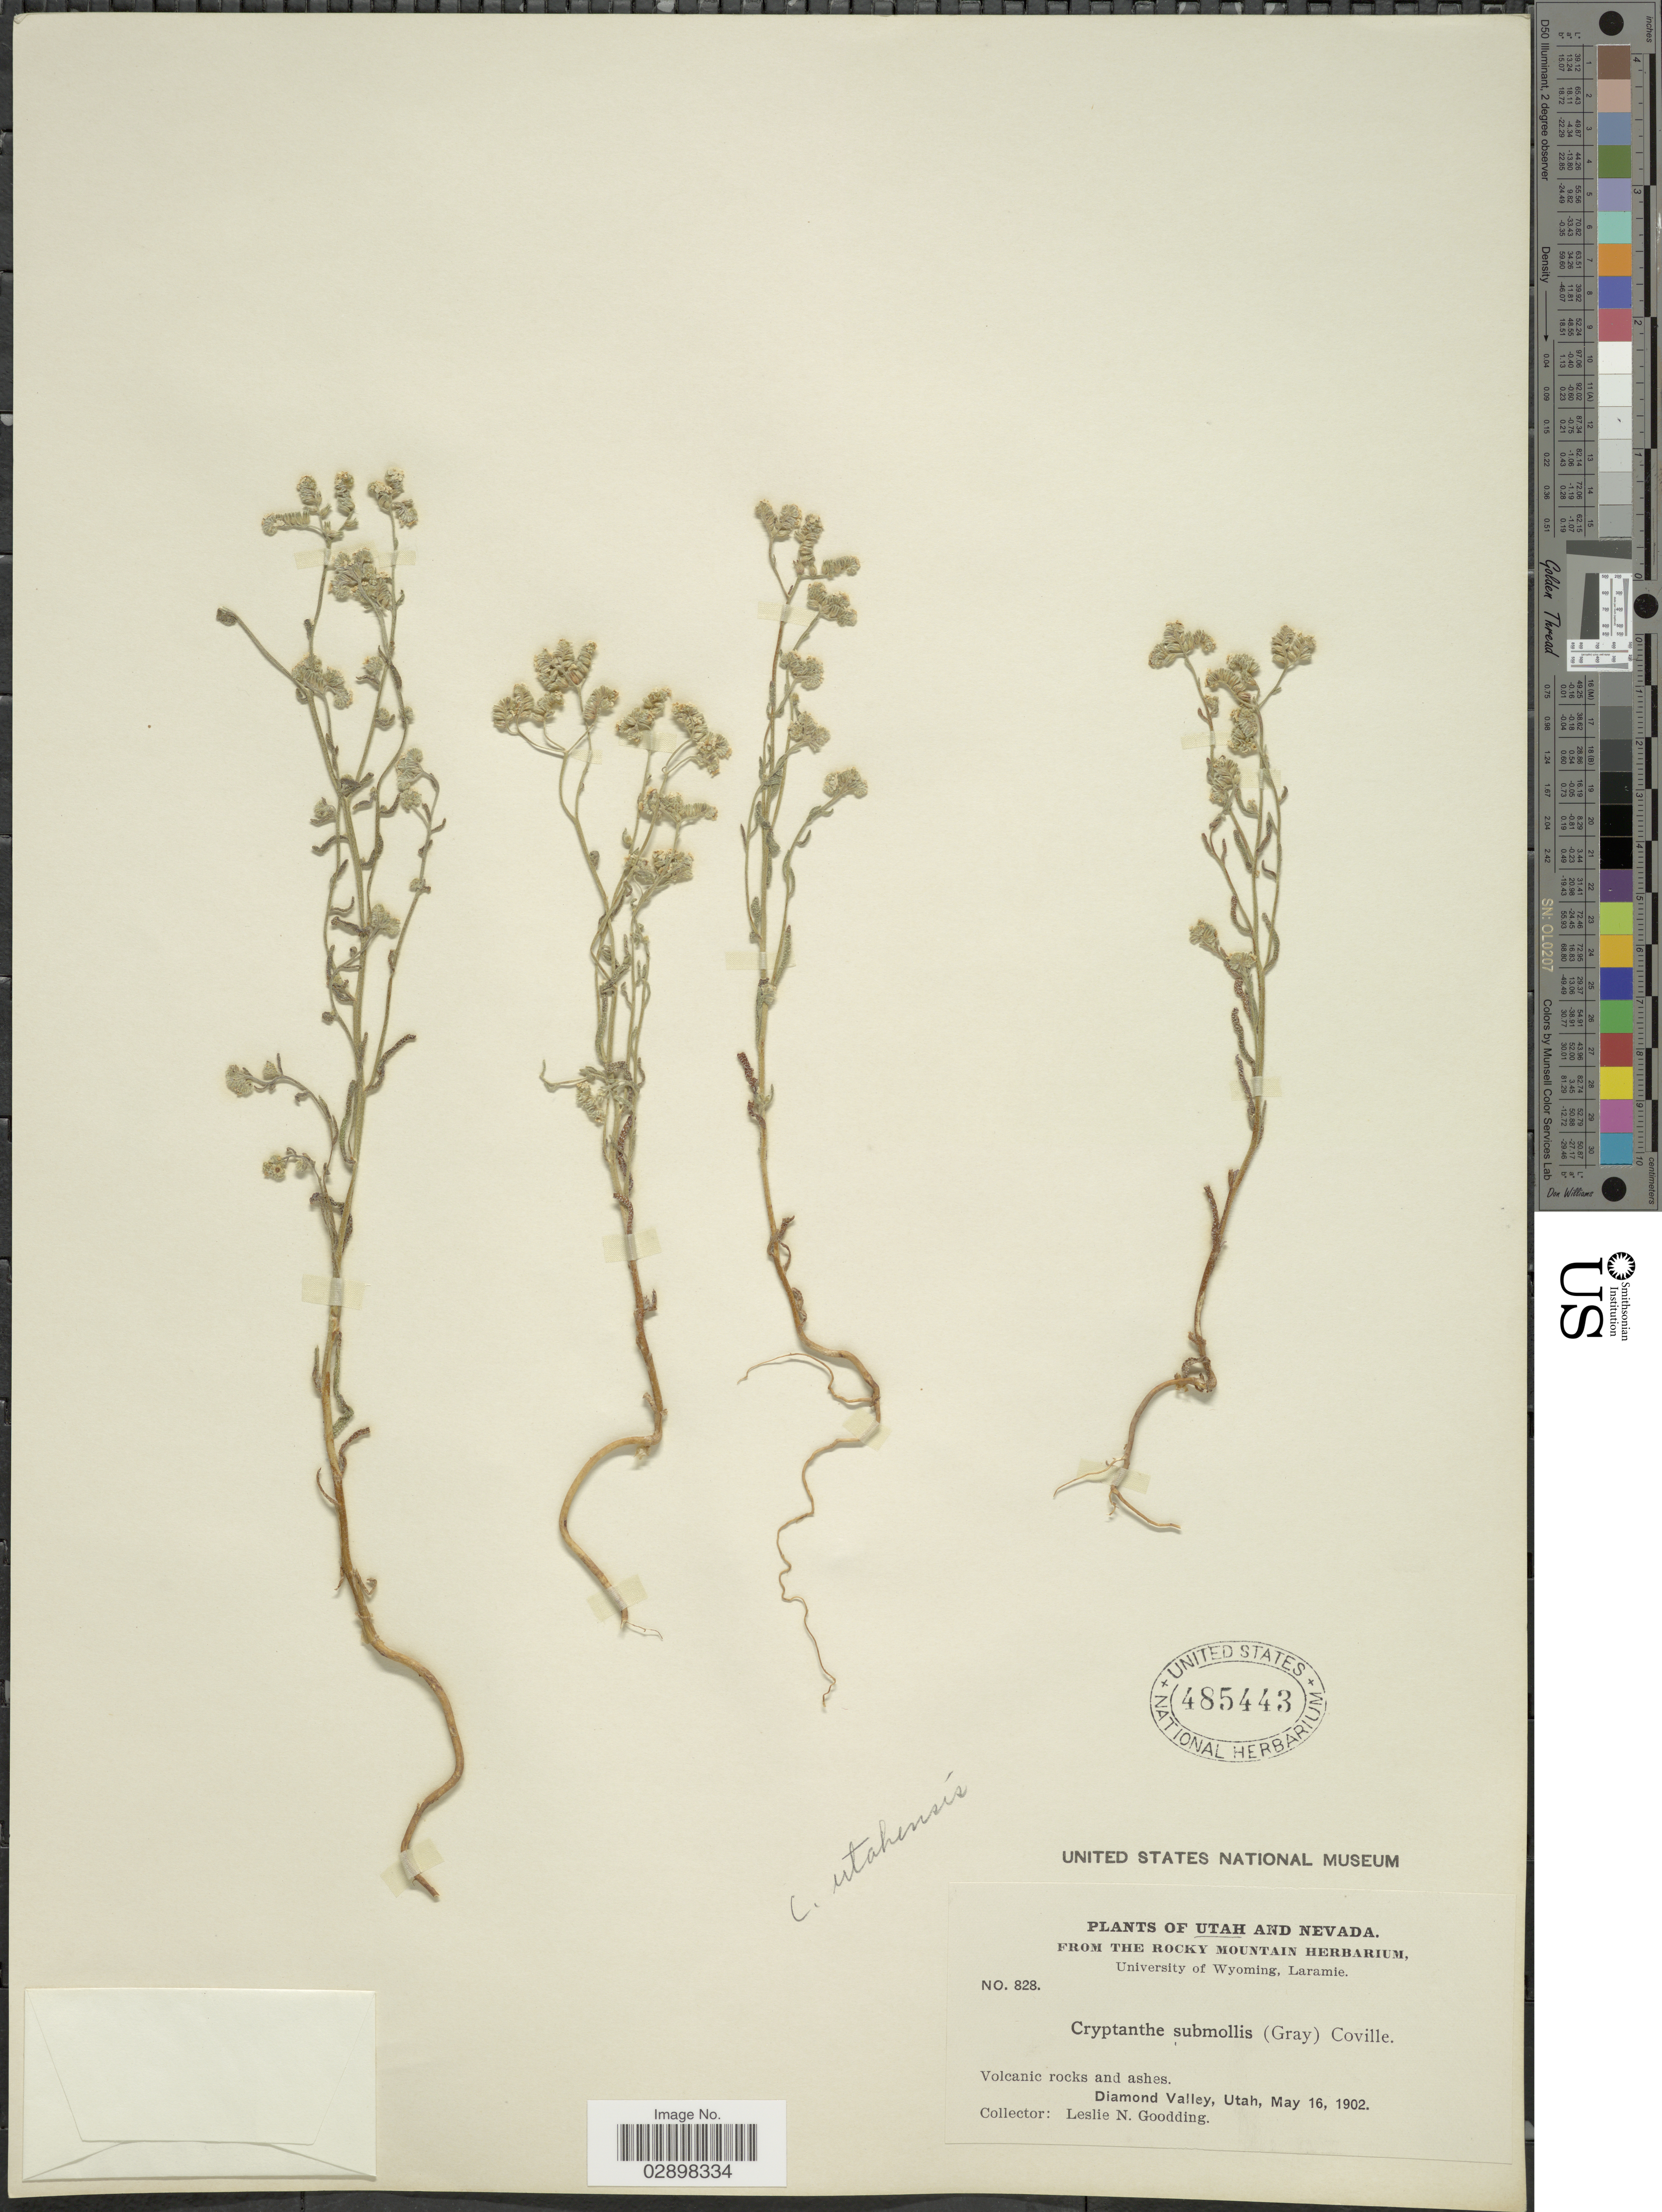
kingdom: Plantae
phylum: Tracheophyta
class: Magnoliopsida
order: Boraginales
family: Boraginaceae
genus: Cryptantha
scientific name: Cryptantha utahensis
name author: (A. Gray) Greene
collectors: L. N. Goodding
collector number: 828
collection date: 1902-05-16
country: United States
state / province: Utah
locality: Diamond Valley.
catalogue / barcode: US 485443